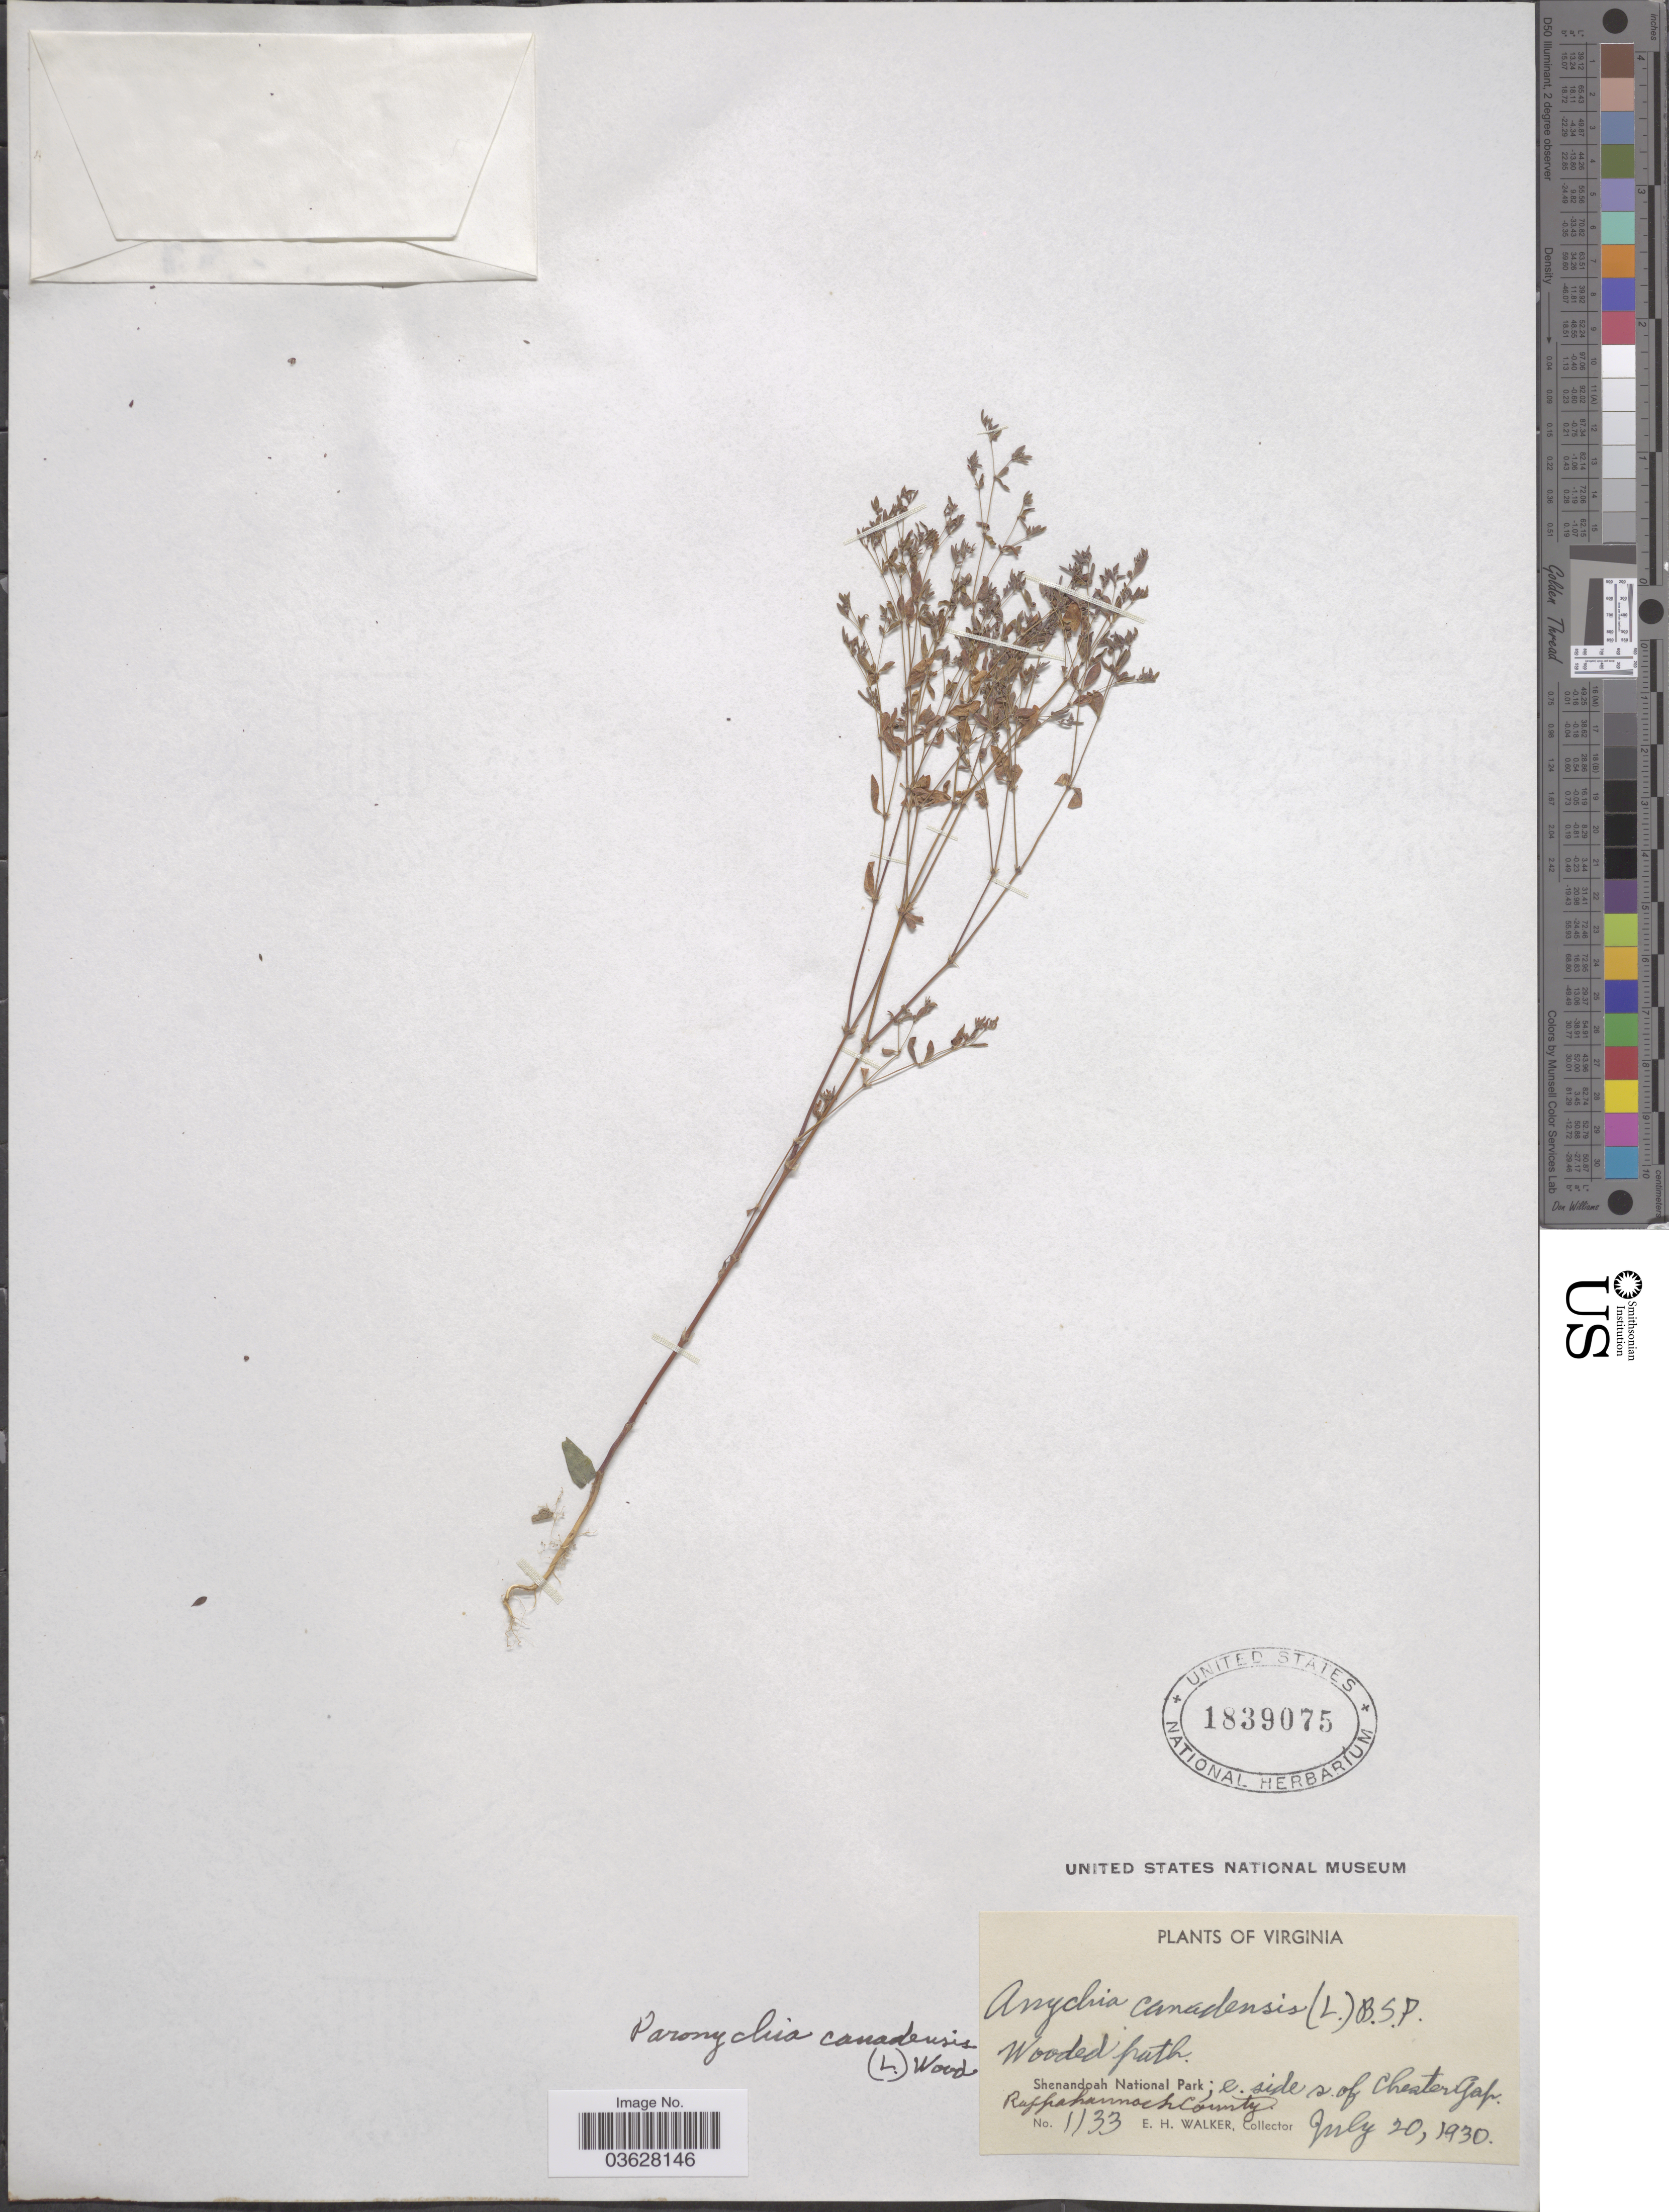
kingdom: Plantae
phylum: Tracheophyta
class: Magnoliopsida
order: Caryophyllales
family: Caryophyllaceae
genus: Paronychia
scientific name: Paronychia sp.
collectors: E. H. Walker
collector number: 1133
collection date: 1930-07-20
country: United States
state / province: Virginia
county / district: Rappahannock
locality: Shenandoah National Park; E side, S of Chester Gap.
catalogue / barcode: US 1839075